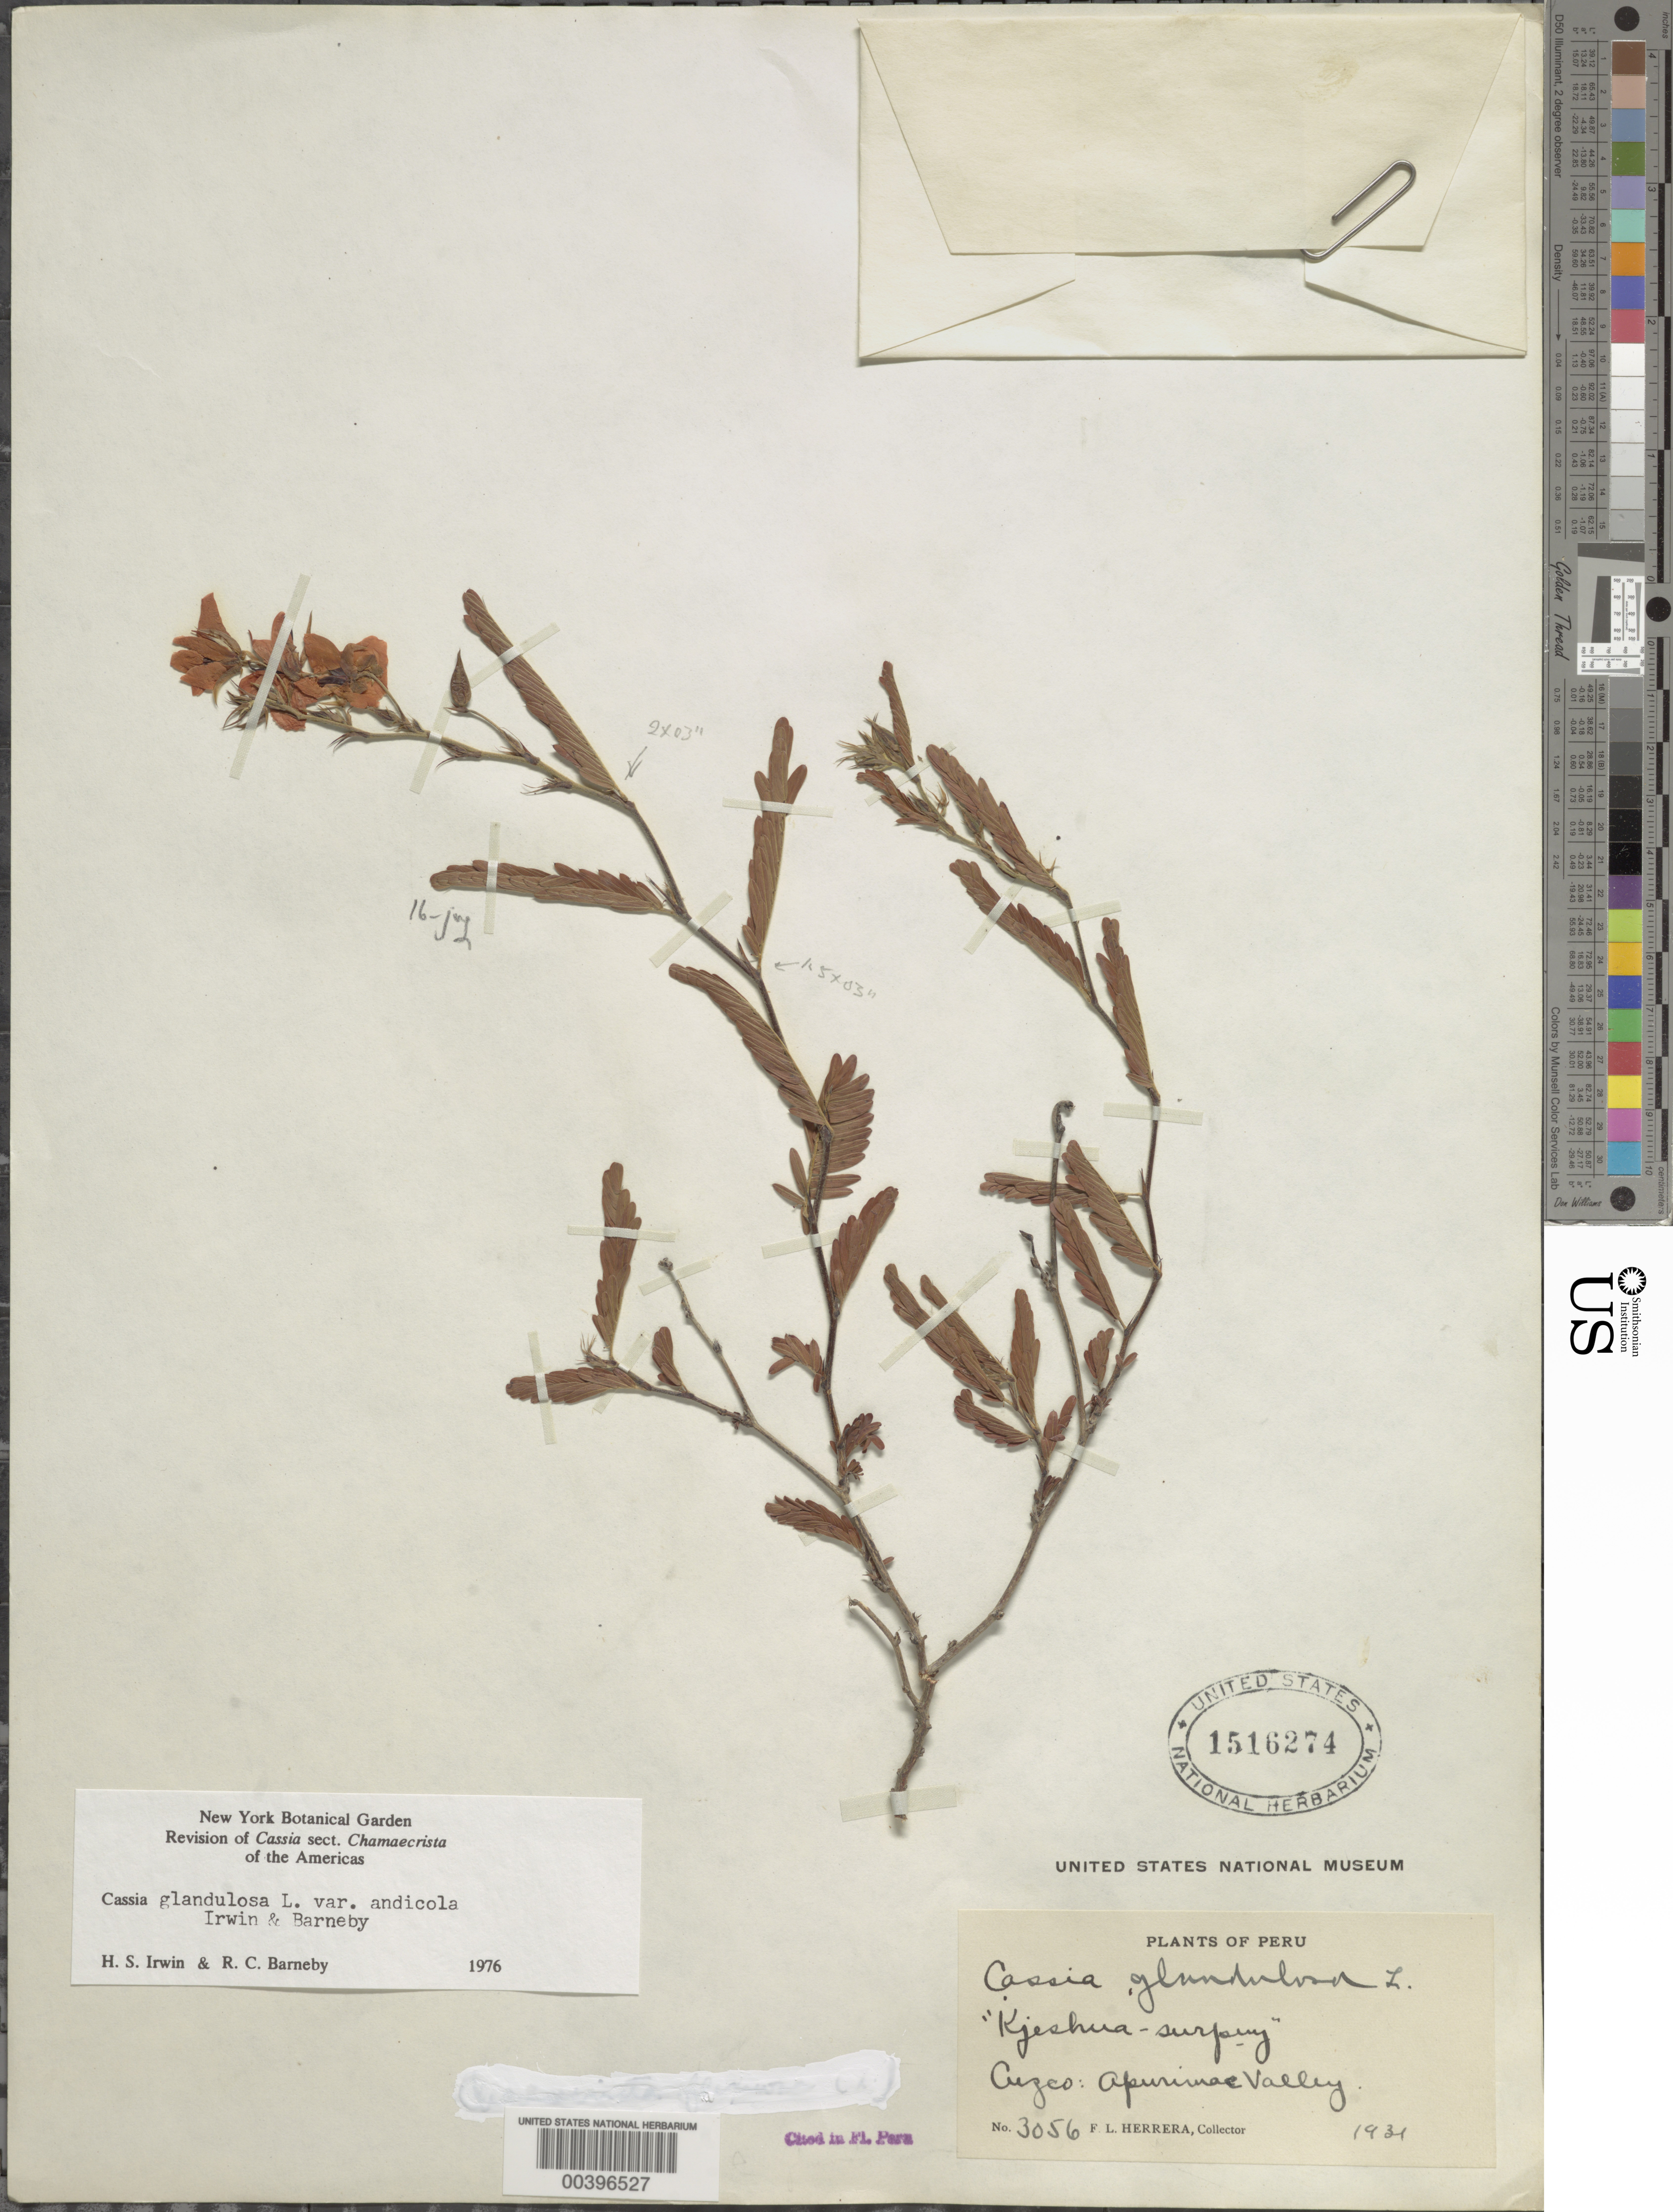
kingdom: Plantae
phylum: Tracheophyta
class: Magnoliopsida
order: Fabales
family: Fabaceae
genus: Chamaecrista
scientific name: Chamaecrista glandulosa var. andicola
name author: H.S. Irwin & Barneby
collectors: F. L. Herrera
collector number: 3056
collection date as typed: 1931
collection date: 1931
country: Peru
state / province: Cusco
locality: Apurímac Valley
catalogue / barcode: US 1516274